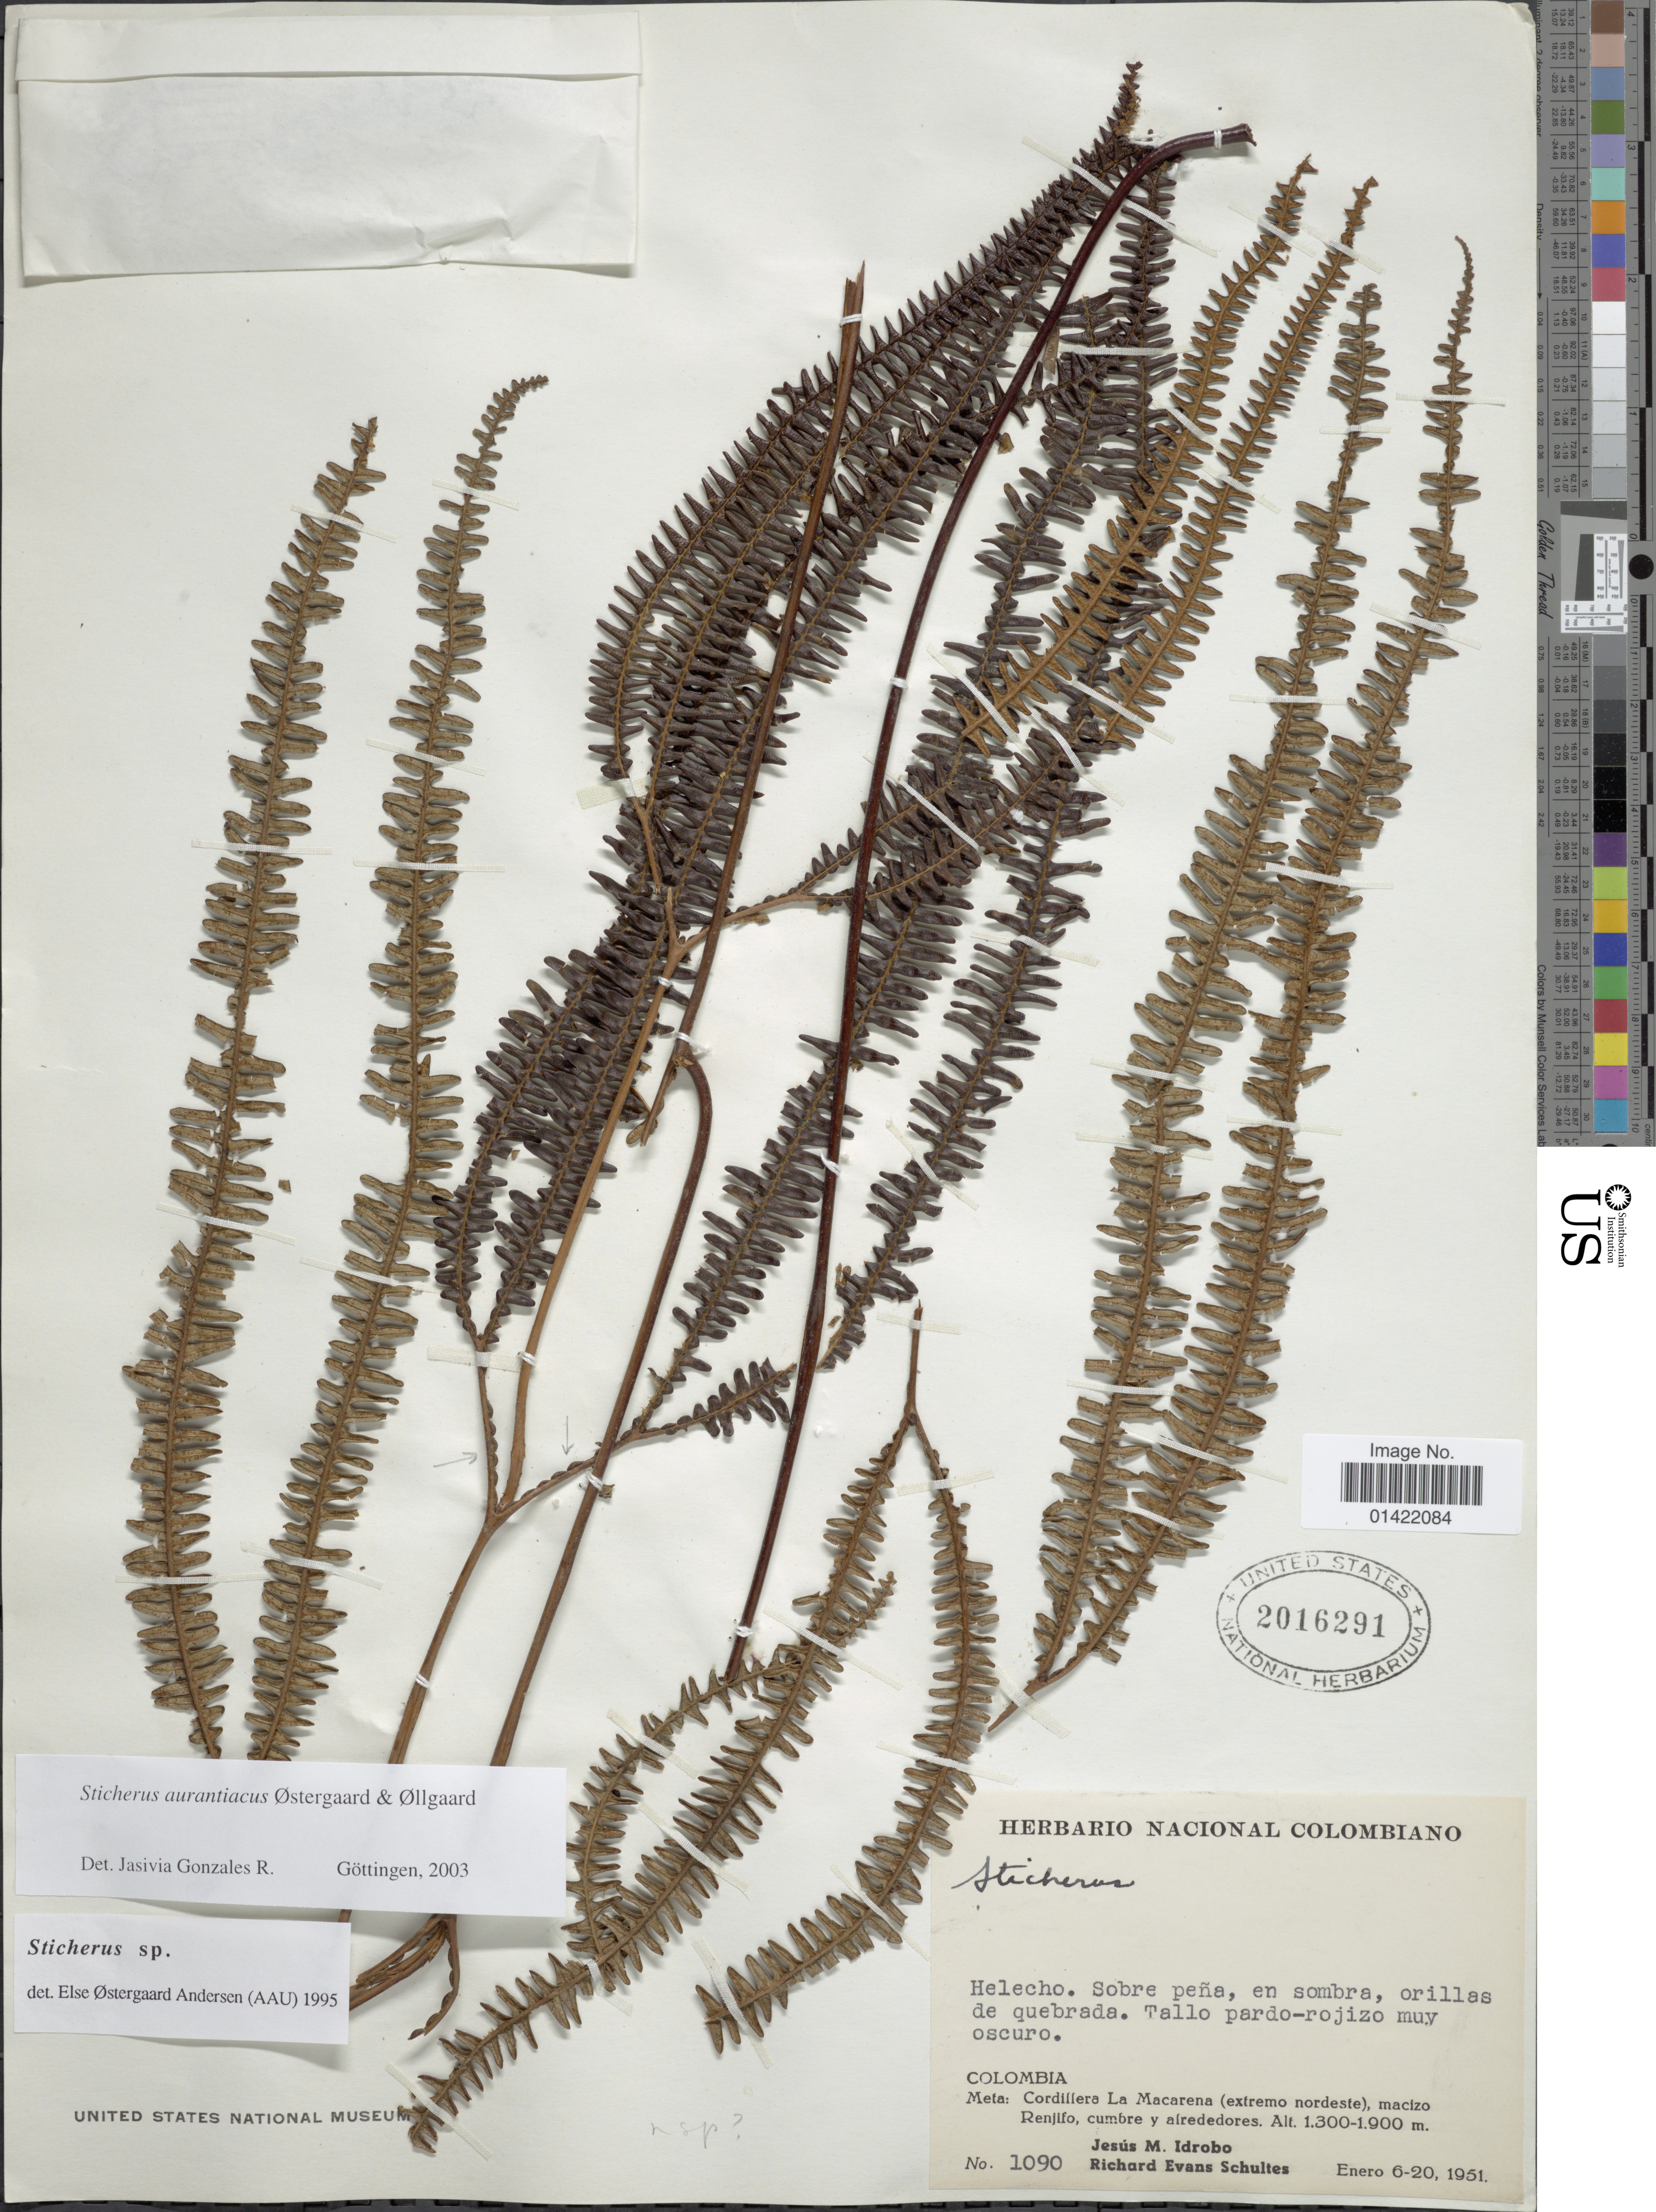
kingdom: Plantae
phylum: Tracheophyta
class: Polypodiopsida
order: Gleicheniales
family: Gleicheniaceae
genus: Sticherus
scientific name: Sticherus aurantiacus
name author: Østerg. & B. Øllg.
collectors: J. M. Idrobo & R. E. Schultes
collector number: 1090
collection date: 1951-01-06/1951-01-20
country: Colombia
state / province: Meta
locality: Cordillera La Macarena (extremo nordeste), macizo Renjifo, cumbre y alrededores,.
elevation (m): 1300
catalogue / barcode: US 2016291